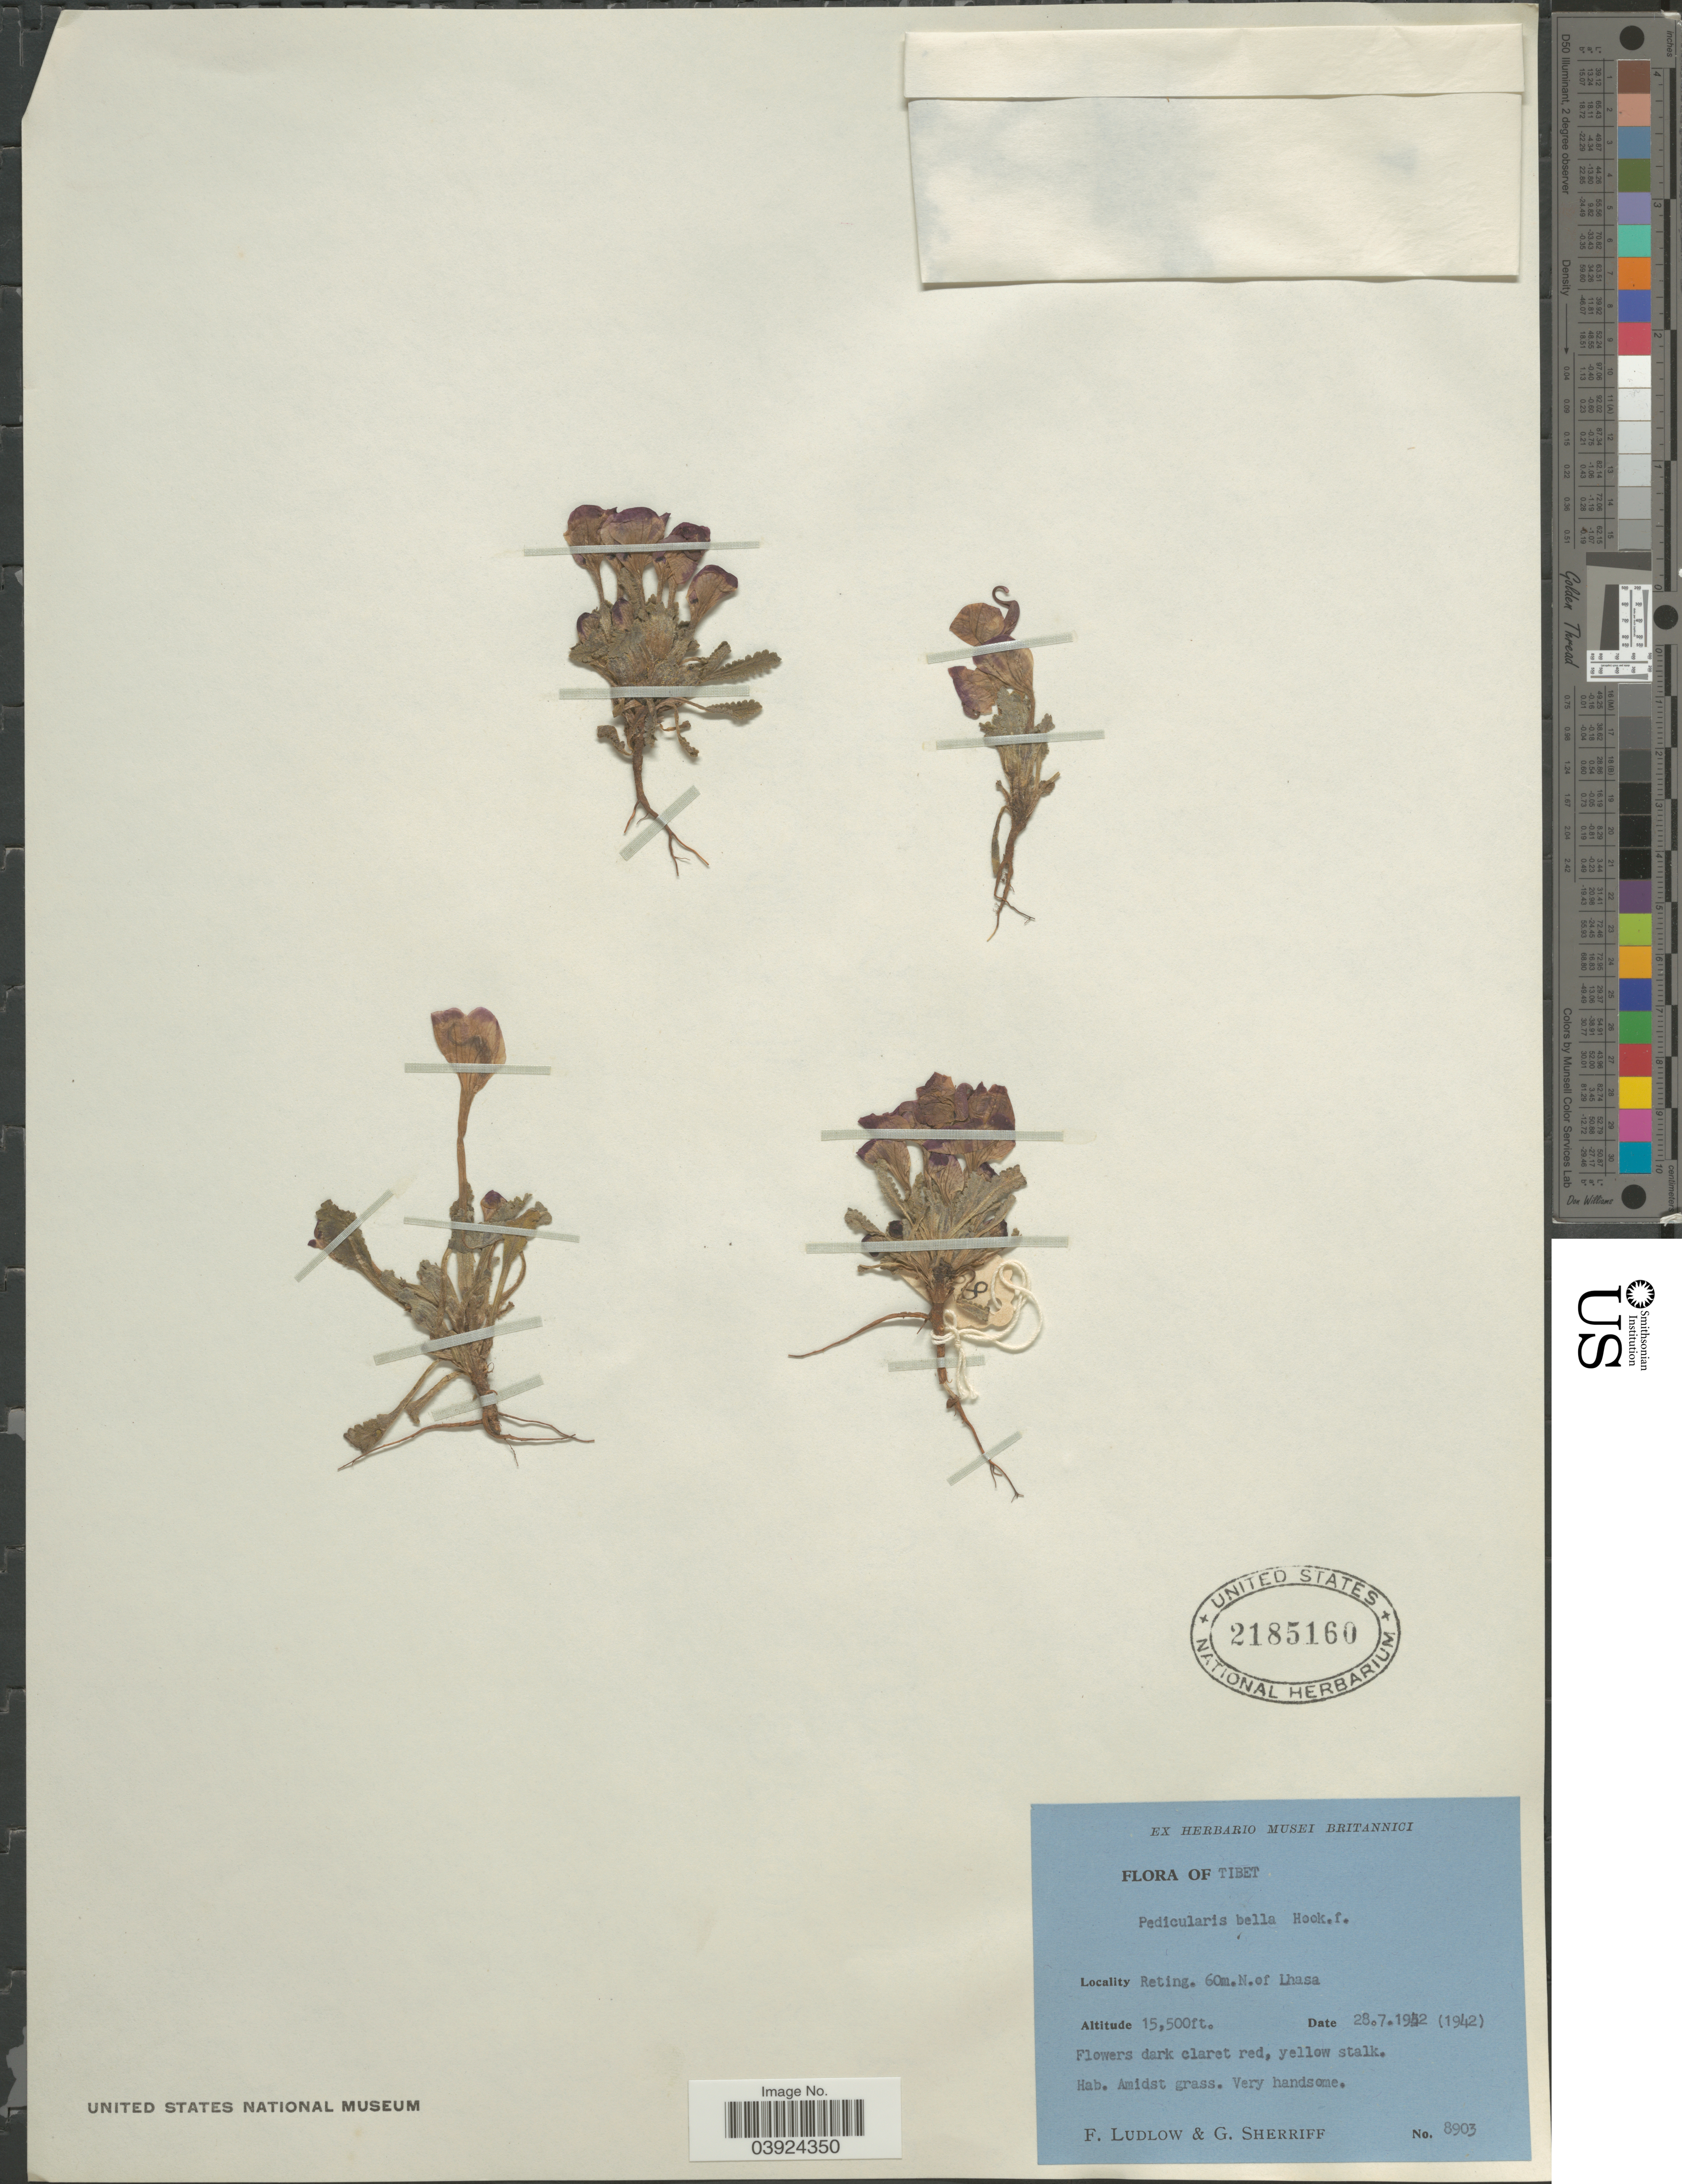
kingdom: Plantae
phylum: Tracheophyta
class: Magnoliopsida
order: Lamiales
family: Orobanchaceae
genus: Pedicularis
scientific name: Pedicularis bella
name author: Hook. f.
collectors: F. Ludlow & G. Sherriff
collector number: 8903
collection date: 1942-07-28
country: China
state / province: Xizang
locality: Tibet. Reting. 60m. N. of Lhasa.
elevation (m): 4724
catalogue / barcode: US 2185160